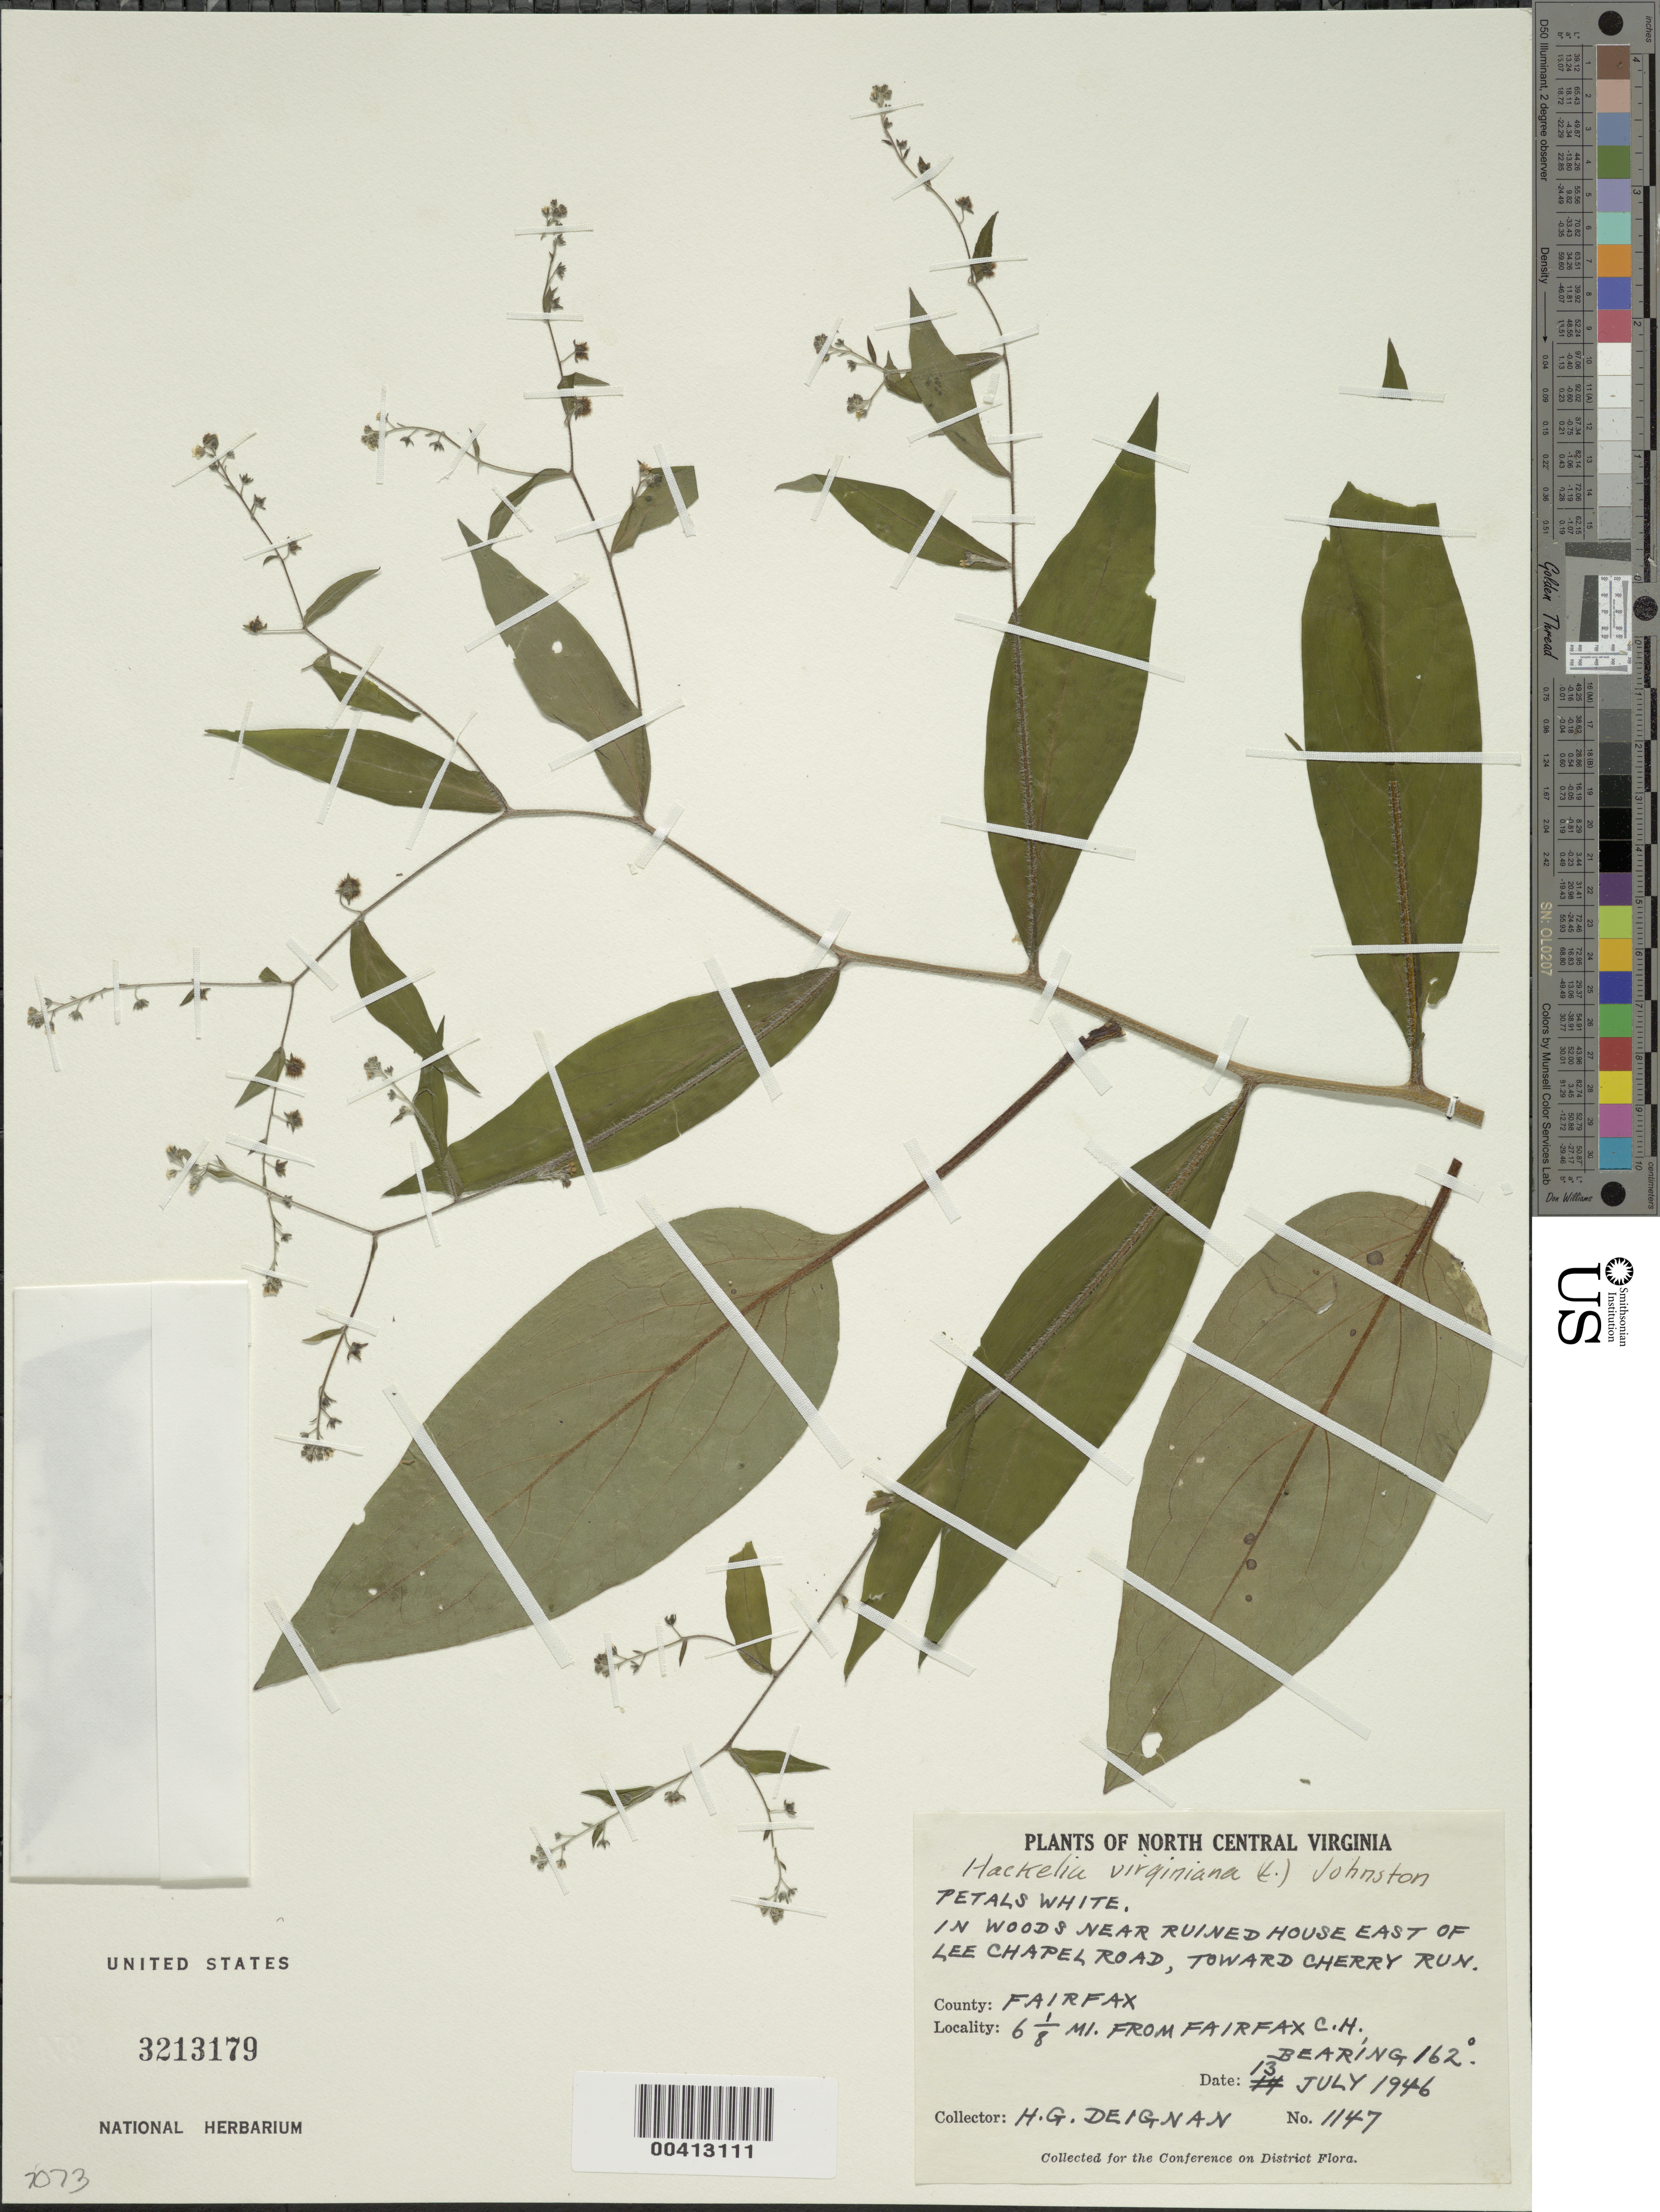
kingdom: Plantae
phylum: Tracheophyta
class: Magnoliopsida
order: Boraginales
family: Boraginaceae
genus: Hackelia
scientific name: Hackelia virginiana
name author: (L.) I.M. Johnst.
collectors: H. Deignan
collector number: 1147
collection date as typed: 13 Jul 1946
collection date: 1946-07-13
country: United States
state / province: Virginia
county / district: Fairfax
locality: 6 1/8 mi. from Fairfax County Courthouse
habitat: In woods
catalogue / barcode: US 3213179